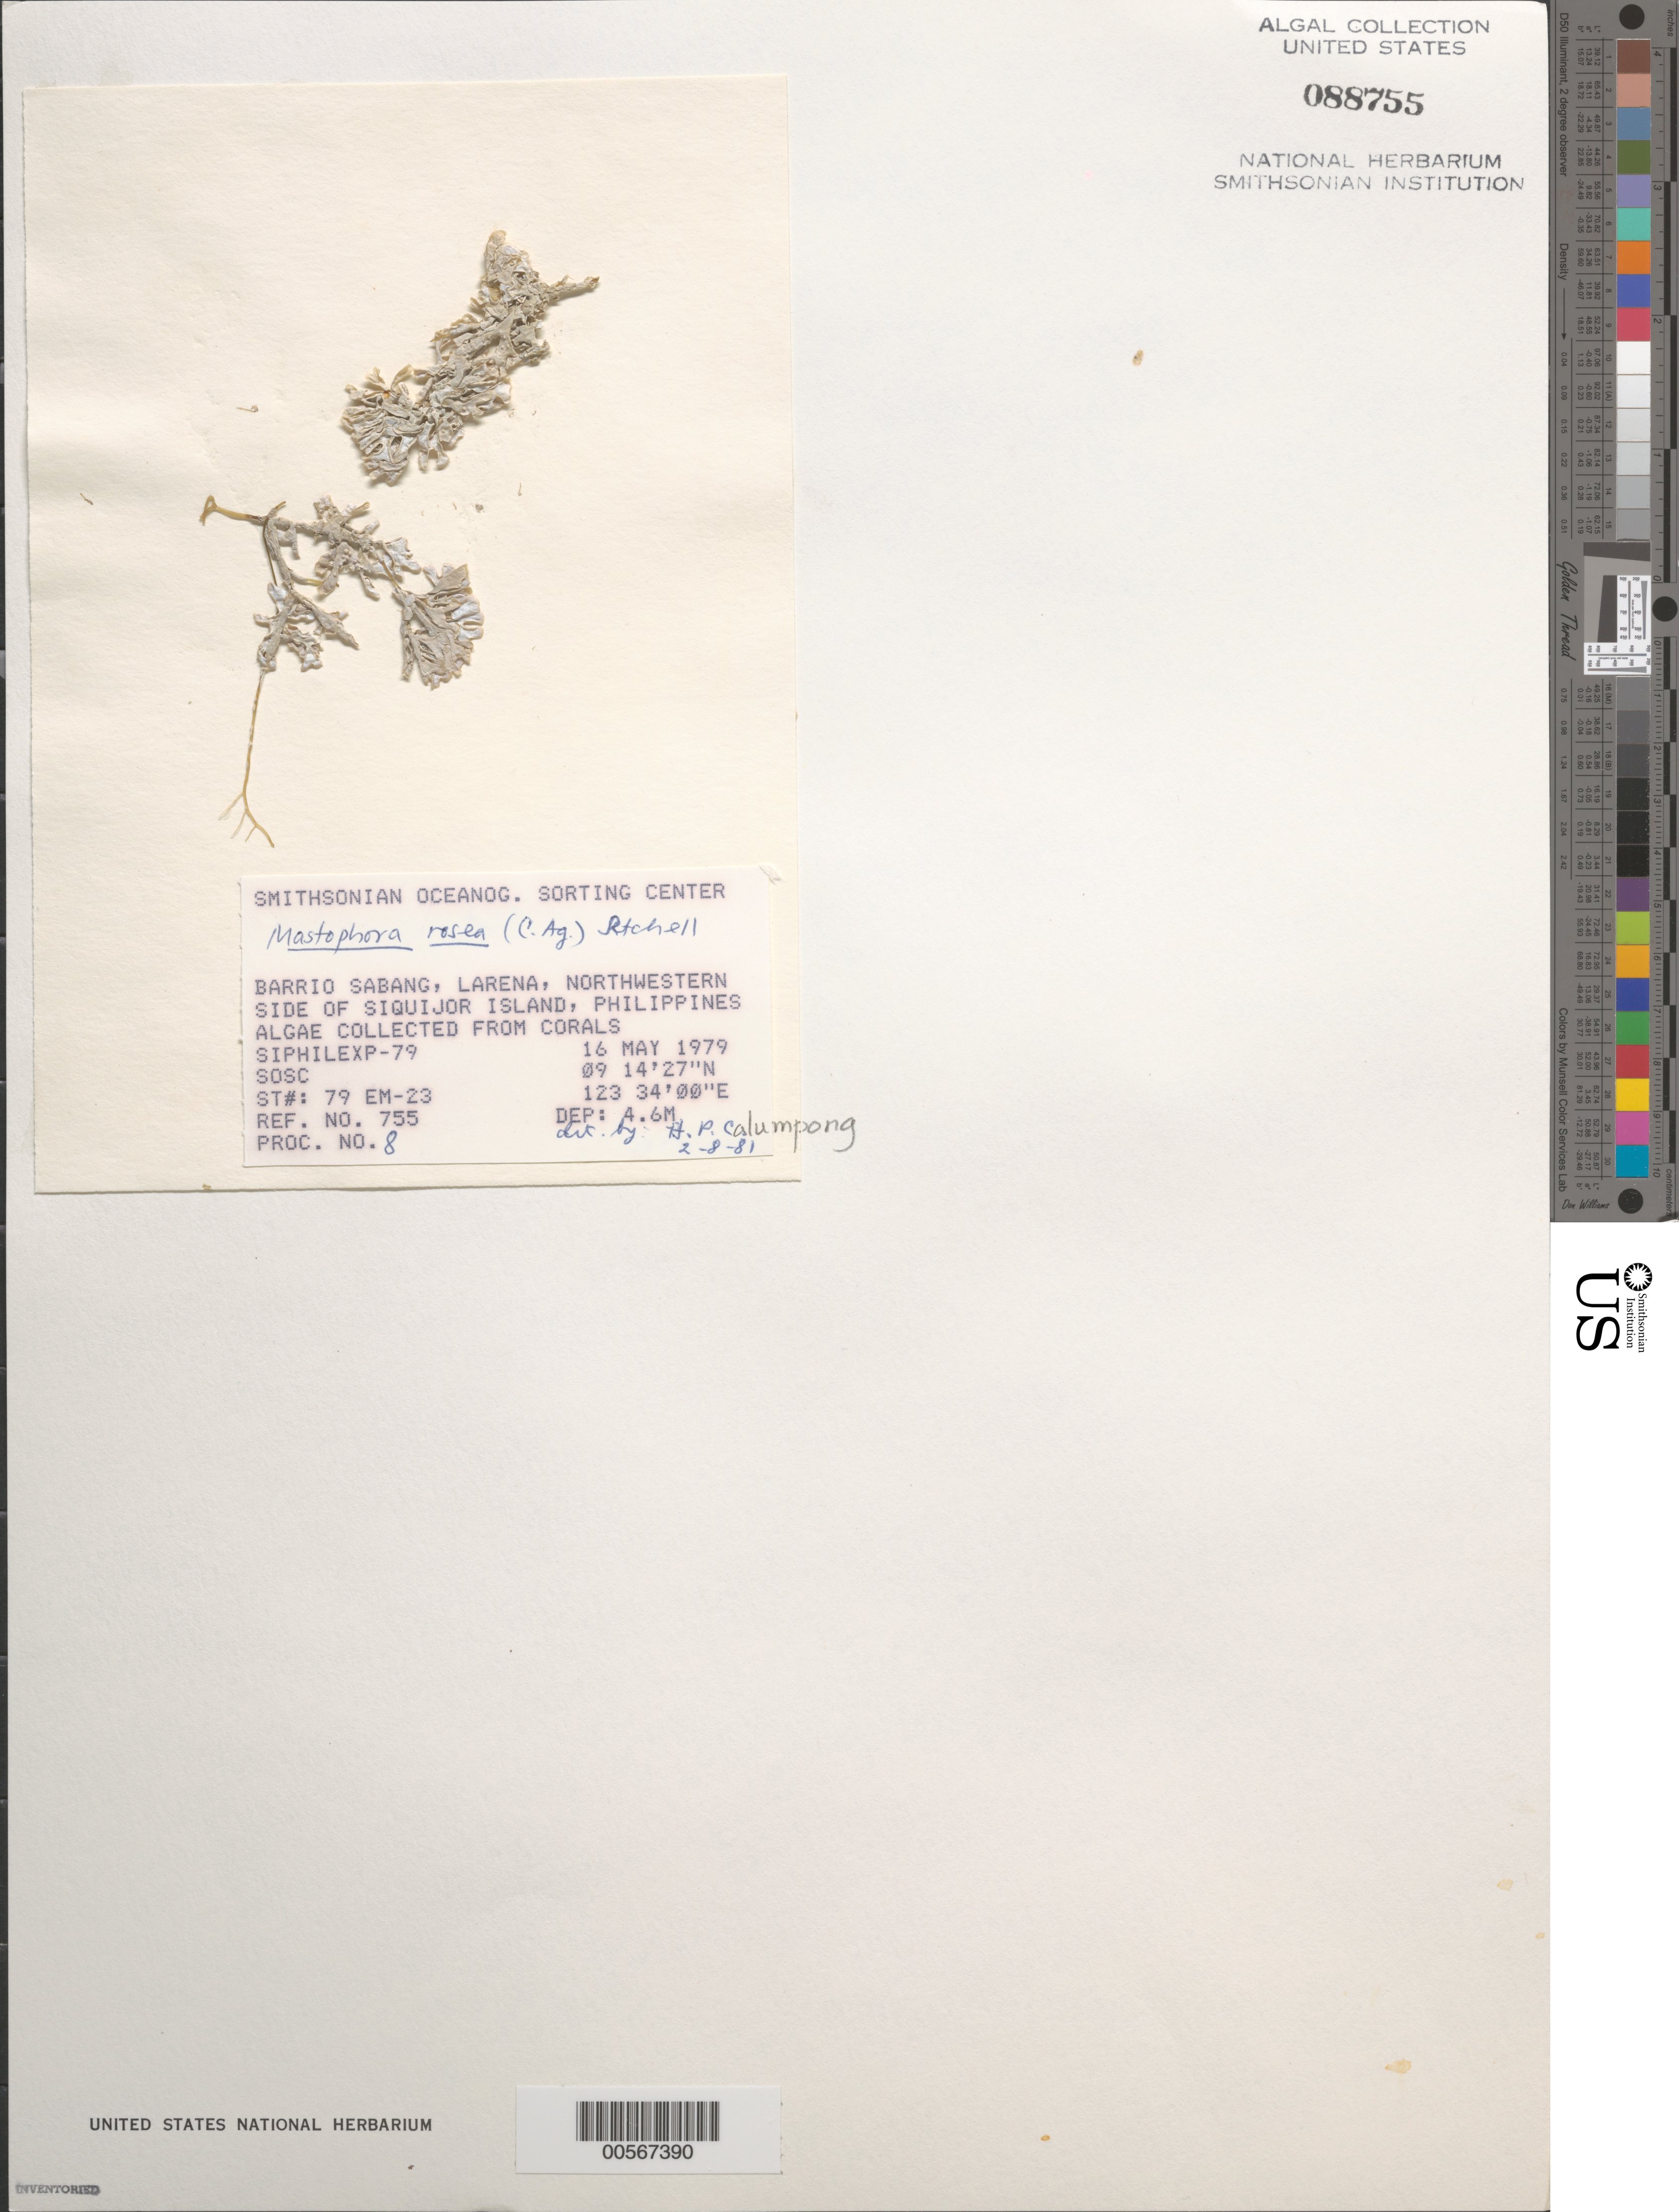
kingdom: Plantae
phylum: Rhodophyta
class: Florideophyceae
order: Corallinales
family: Mastophoraceae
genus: Mastophora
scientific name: Mastophora rosea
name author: (C. Agardh) Setch.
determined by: Calumpong, H. P.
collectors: SOSC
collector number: Station 79 Em-23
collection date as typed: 16 May 1979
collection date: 1979-05-16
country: Philippines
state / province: Central Visayas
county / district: Siquijor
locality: Visayan, Siquijor island, larena, barrio sabang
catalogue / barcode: US 88755